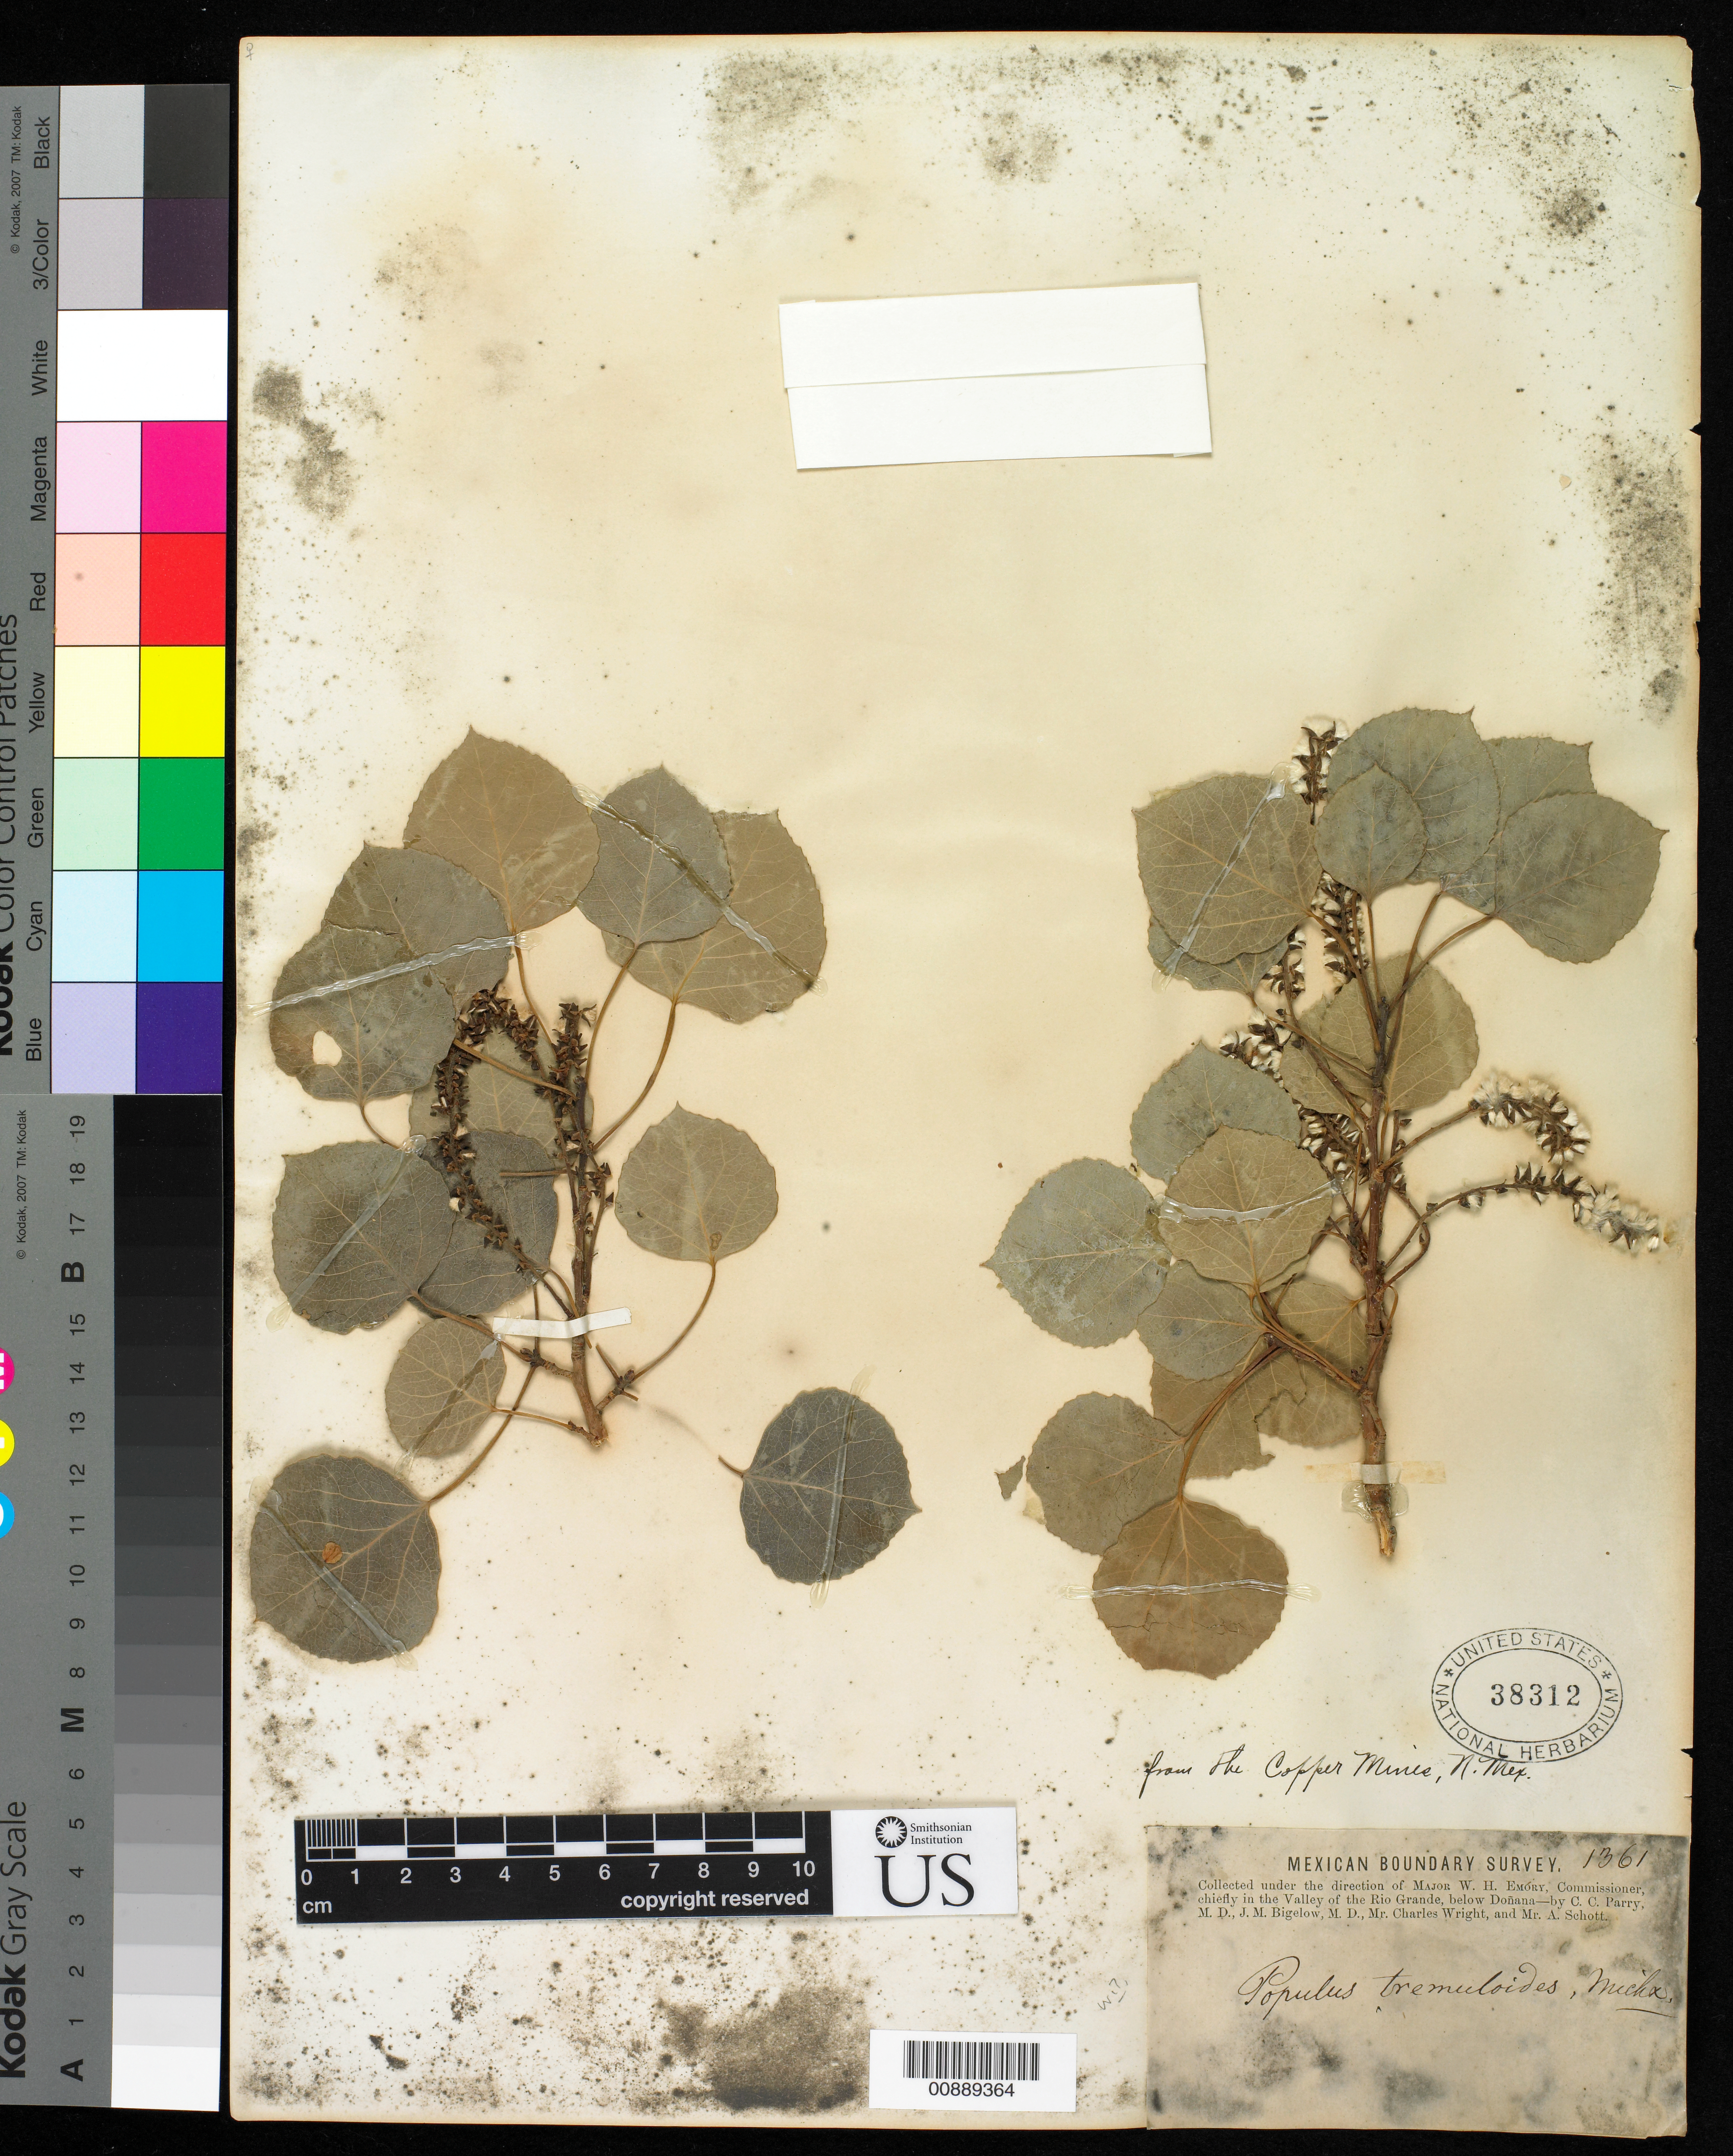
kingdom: Plantae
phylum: Tracheophyta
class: Magnoliopsida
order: Malpighiales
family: Salicaceae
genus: Populus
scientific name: Populus tremuloides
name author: Michx.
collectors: C. C. Parry, J. M. Bigelow, C. Wright & A. C. V. Schott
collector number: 1361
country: United States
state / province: New Mexico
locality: From the Copper Mines, New Mexico.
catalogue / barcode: US 38312